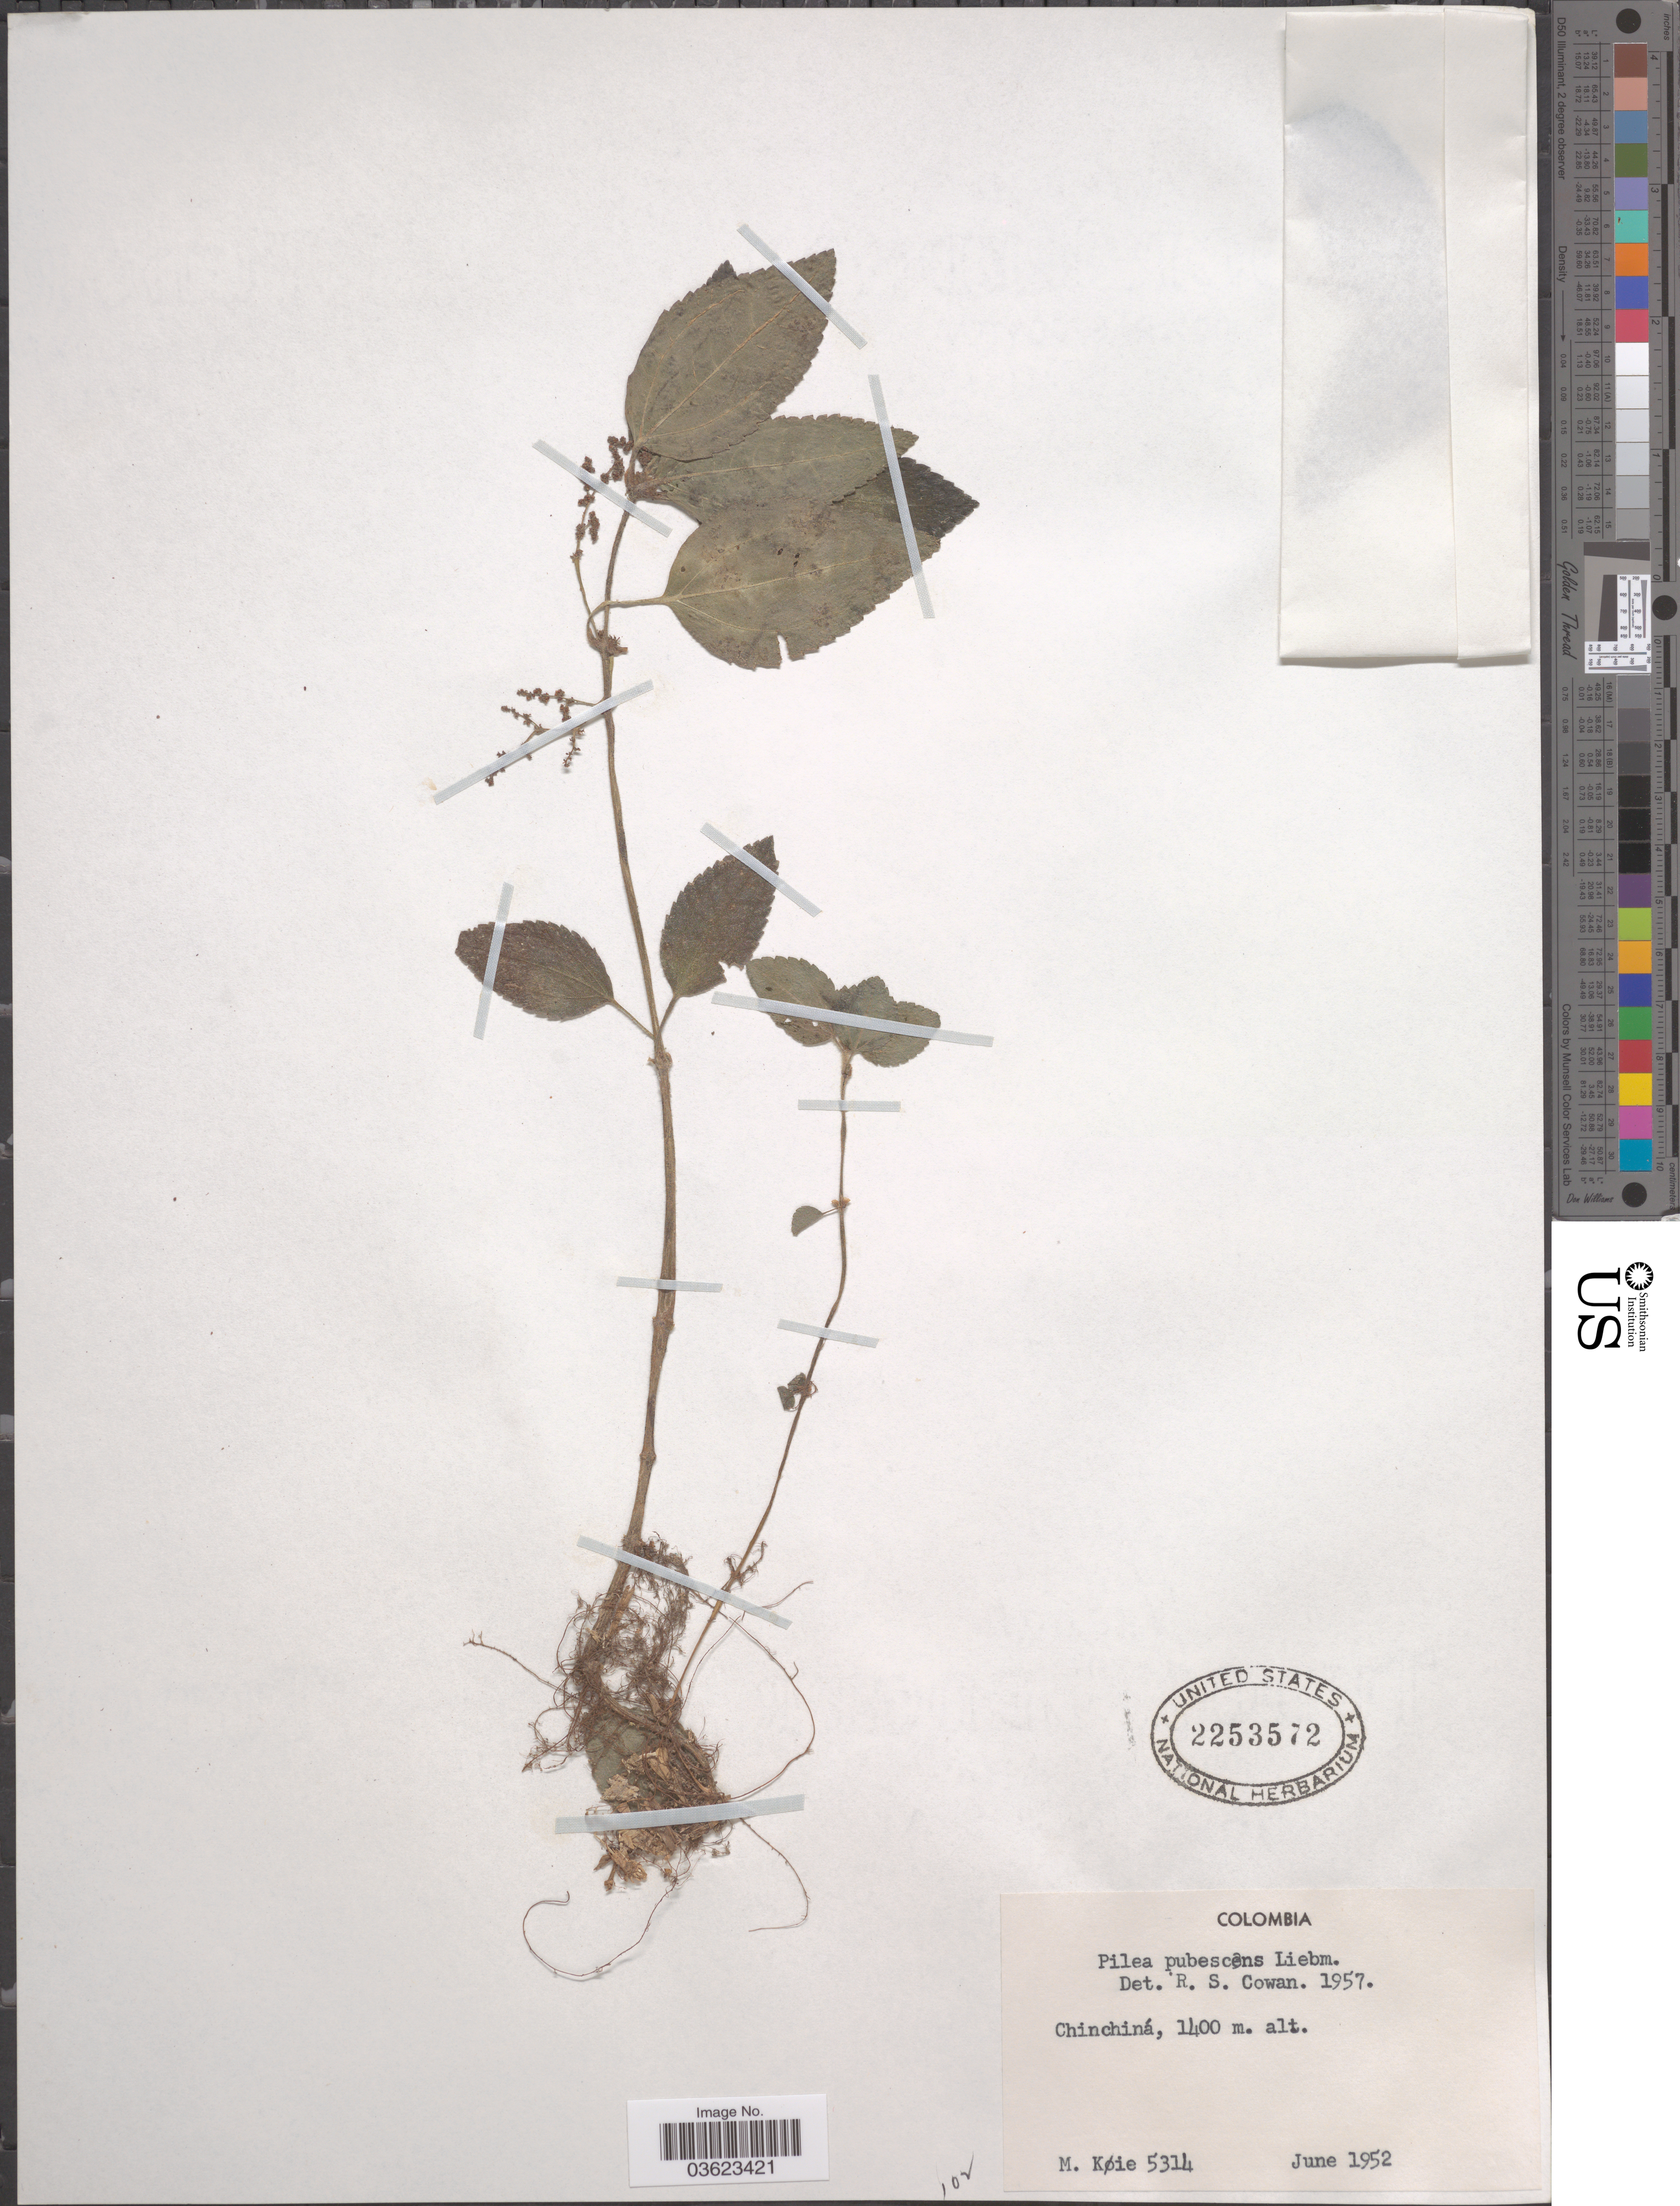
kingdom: Plantae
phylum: Tracheophyta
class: Magnoliopsida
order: Rosales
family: Urticaceae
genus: Pilea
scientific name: Pilea pubescens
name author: Liebm.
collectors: M. Kie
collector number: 5314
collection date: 1952-06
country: Colombia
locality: Chinchiná.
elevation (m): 1400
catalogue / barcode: US 2253572